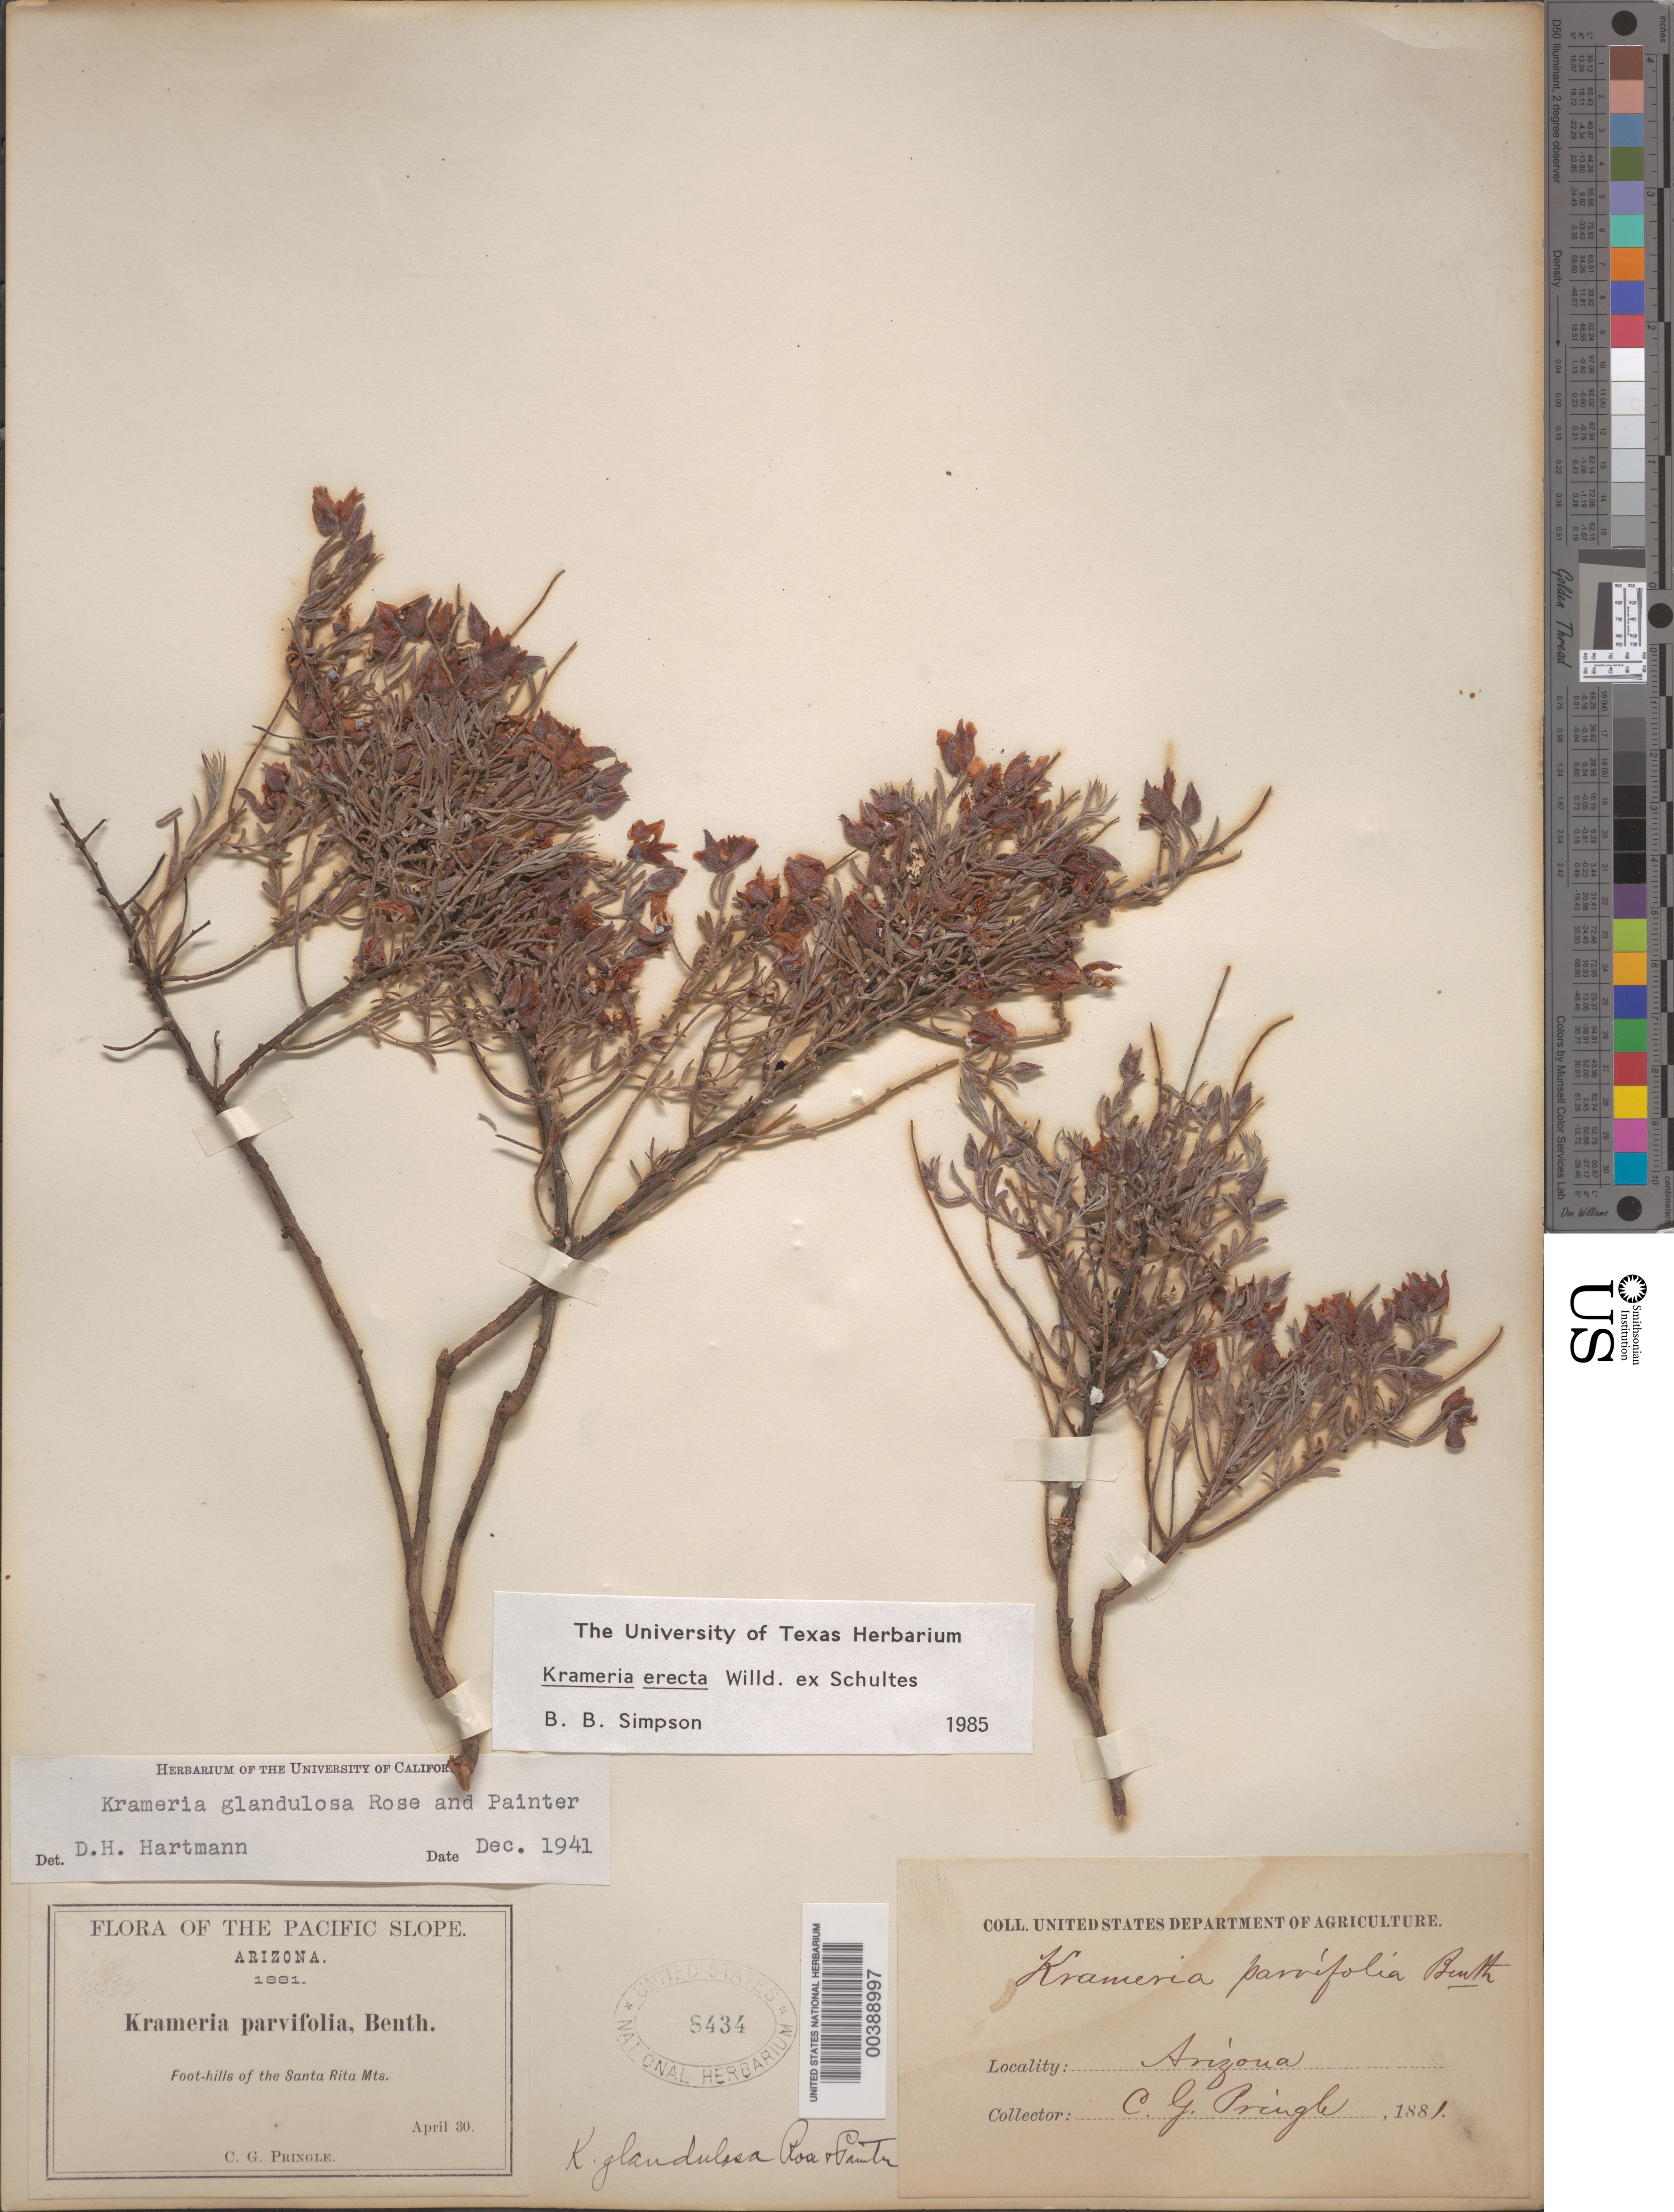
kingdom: Plantae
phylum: Tracheophyta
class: Magnoliopsida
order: Zygophyllales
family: Krameriaceae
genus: Krameria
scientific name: Krameria glandulosa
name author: Rose & J.H. Painter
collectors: C. G. Pringle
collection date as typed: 30 Apr 1881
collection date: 1881-04-30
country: United States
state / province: Arizona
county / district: Pima / Santa Cruz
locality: Foothills of the santa rita mts.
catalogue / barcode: US 8434